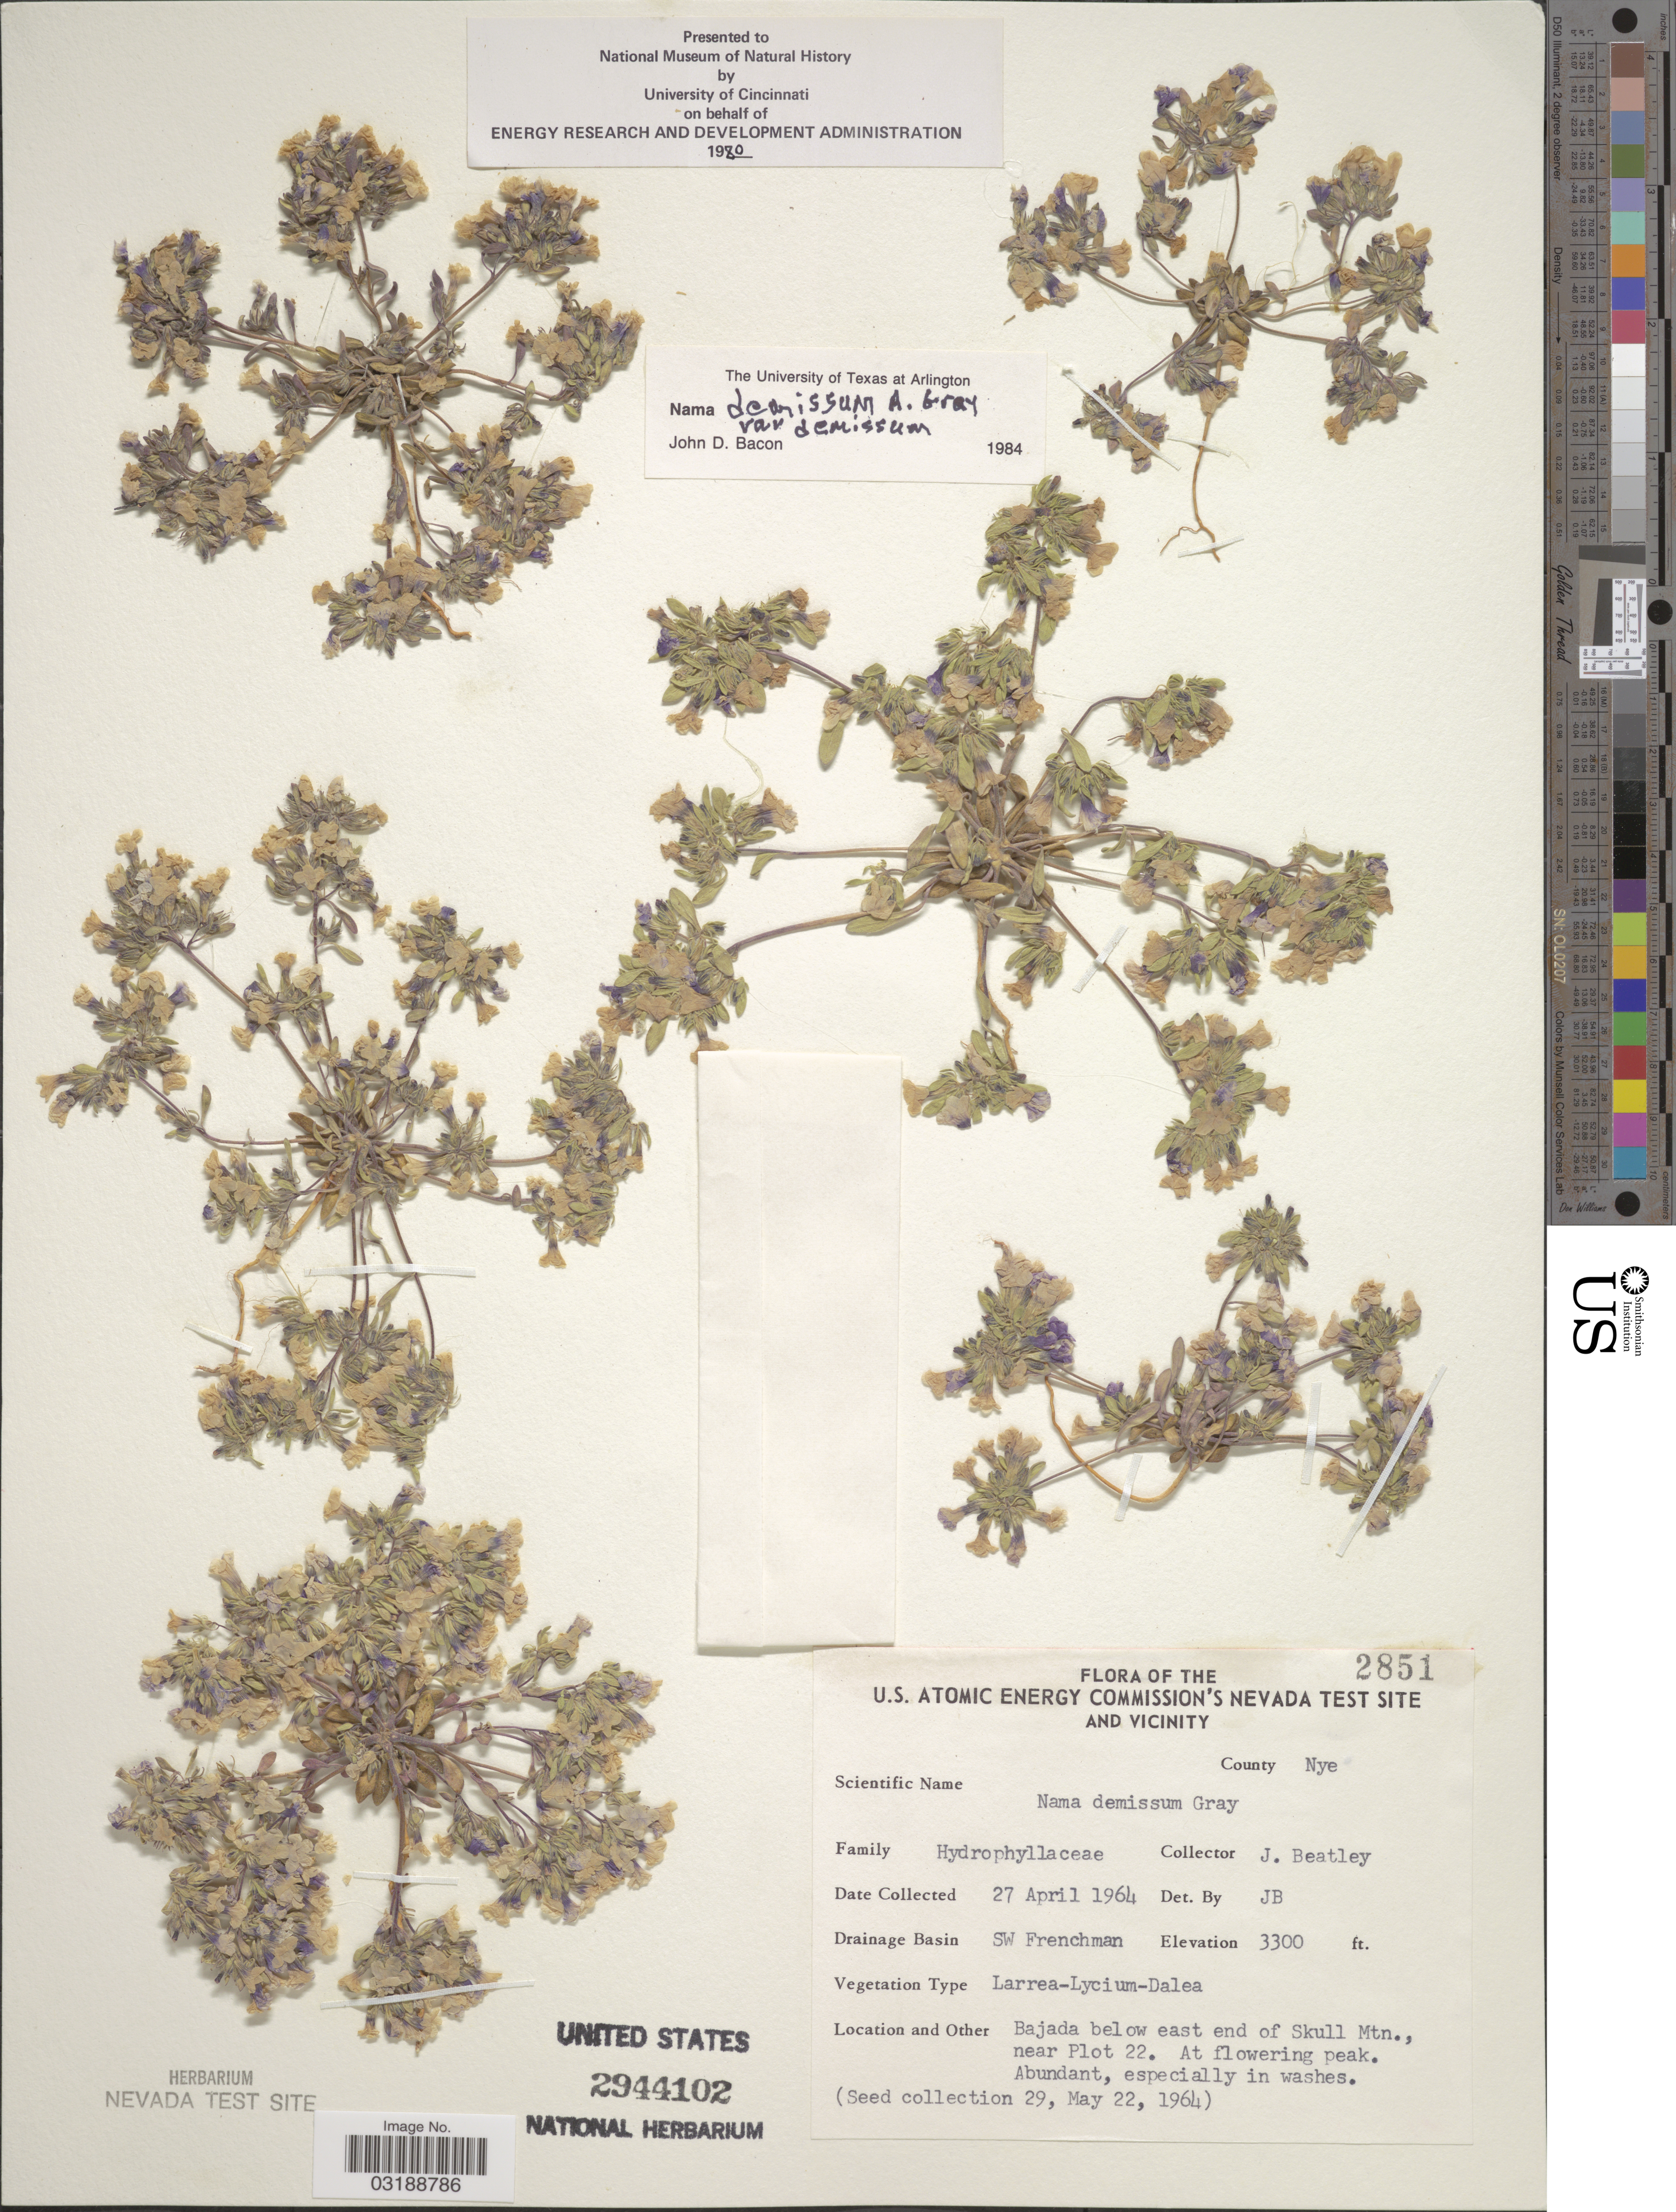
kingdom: Plantae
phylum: Tracheophyta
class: Magnoliopsida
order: Boraginales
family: Namaceae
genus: Nama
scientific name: Nama demissa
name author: A. Gray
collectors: J. C. Beatley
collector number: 2851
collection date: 1964-04-27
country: United States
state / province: Nevada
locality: U.S. Atomic Energy Commission's Nevada Test Site and Vicinity. County Nye. Drainage Basin SW Frenchman. Bajada below east end of Skull Mtn., near Plot 22.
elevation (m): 1006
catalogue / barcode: US 2944102